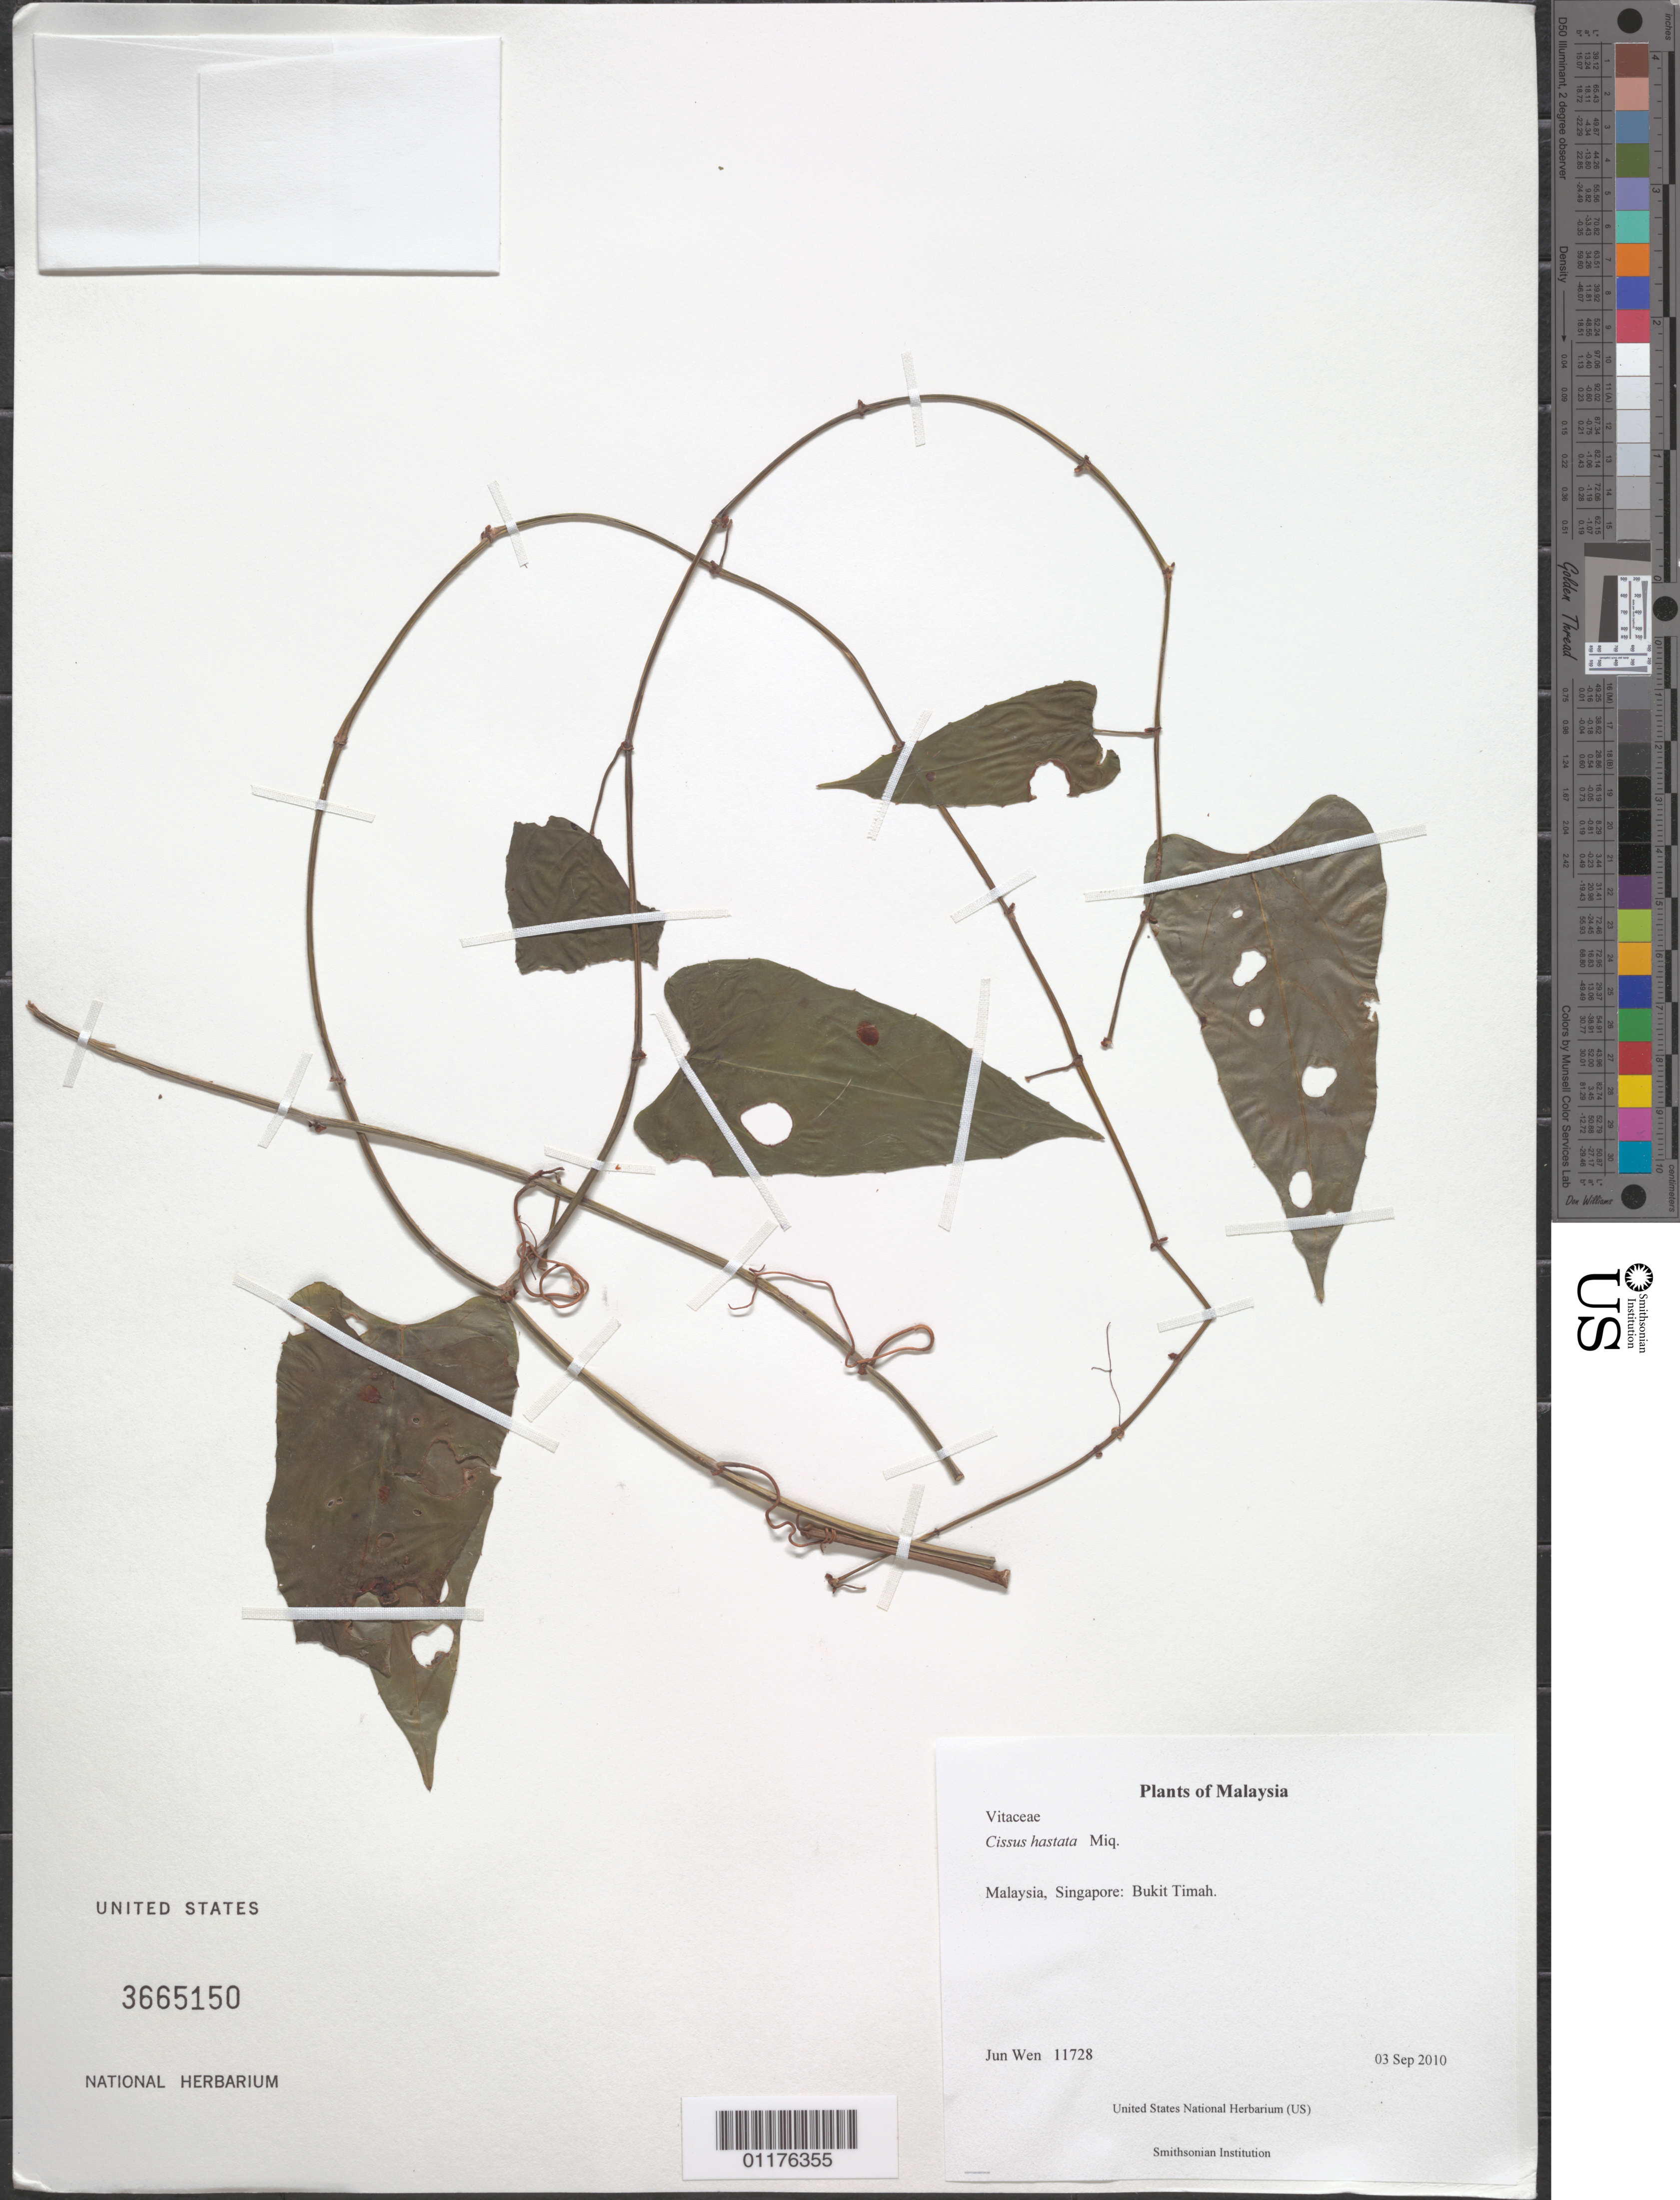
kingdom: Plantae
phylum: Tracheophyta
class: Magnoliopsida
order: Vitales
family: Vitaceae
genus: Cissus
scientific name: Cissus hastata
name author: Miq.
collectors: J. Wen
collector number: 11728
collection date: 2010-09-03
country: Malaysia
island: Borneo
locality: Singapore: Bukit Timah.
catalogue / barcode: US 3665150